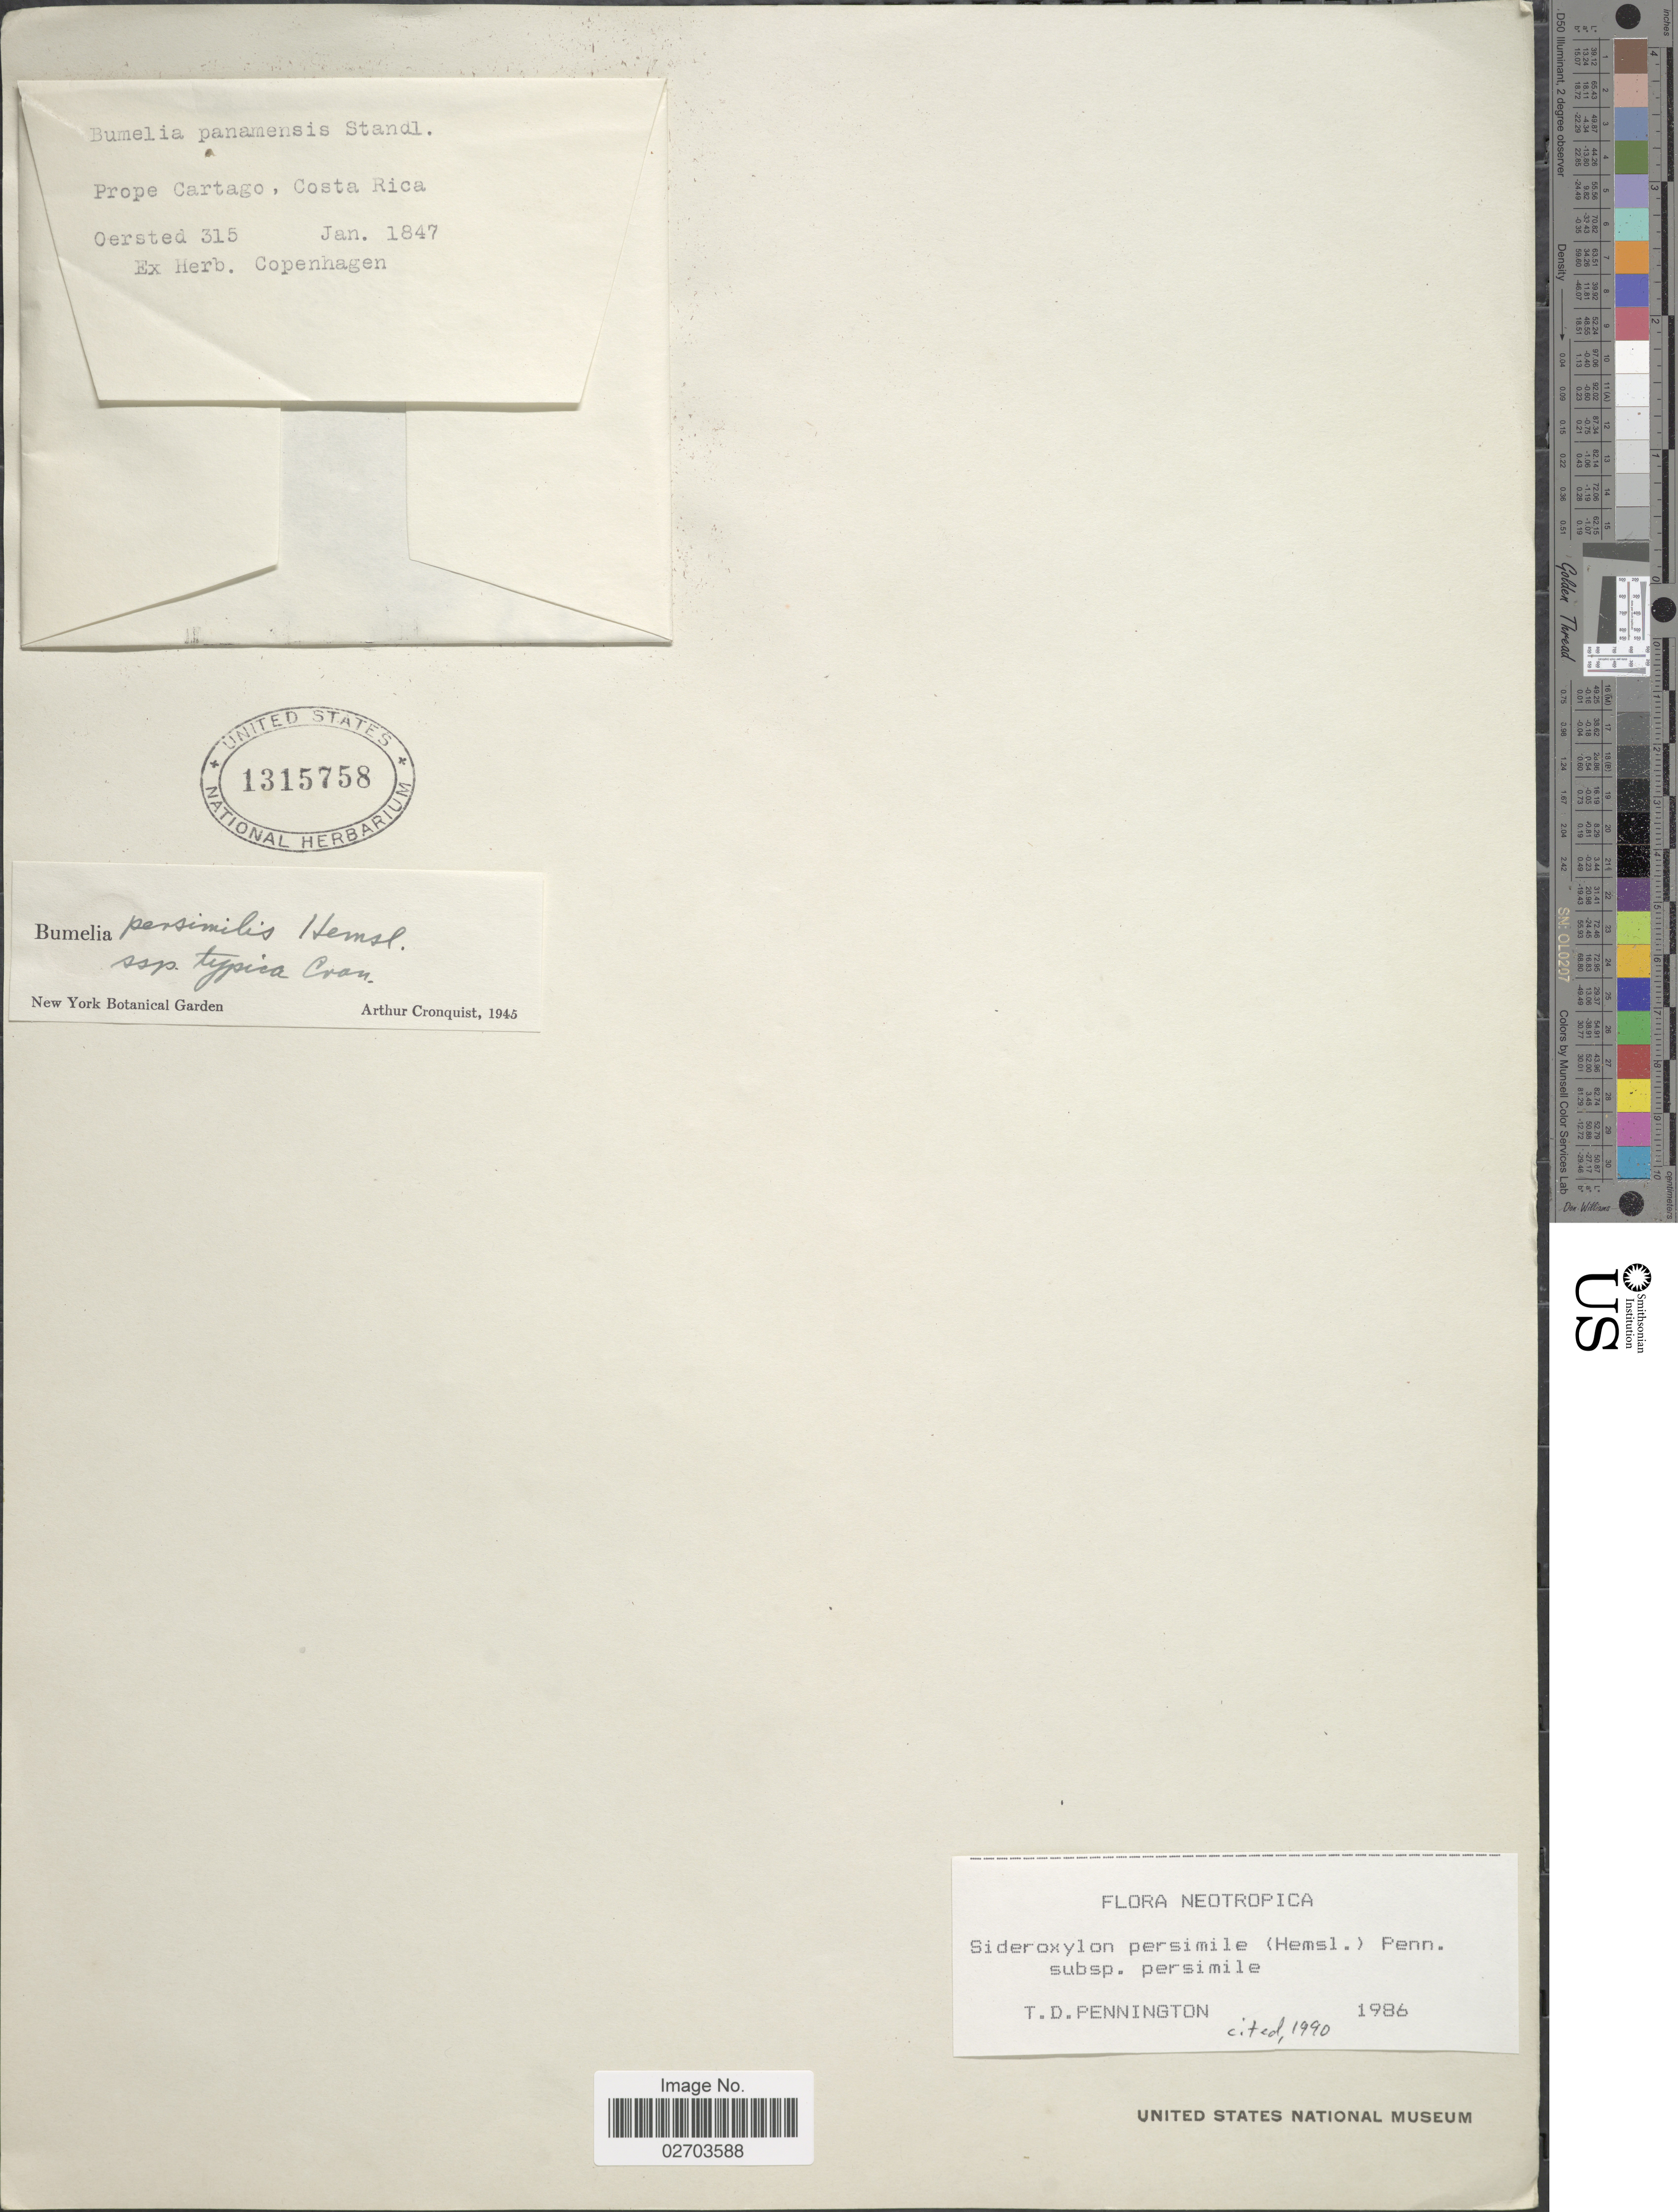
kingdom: Plantae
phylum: Tracheophyta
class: Magnoliopsida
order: Ericales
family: Sapotaceae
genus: Sideroxylon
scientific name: Sideroxylon persimile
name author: (Hemsl.) T.D. Penn.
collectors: Oersted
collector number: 315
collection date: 1847-01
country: Costa Rica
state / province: Cartago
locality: Prope Cartago.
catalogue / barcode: US 1315758